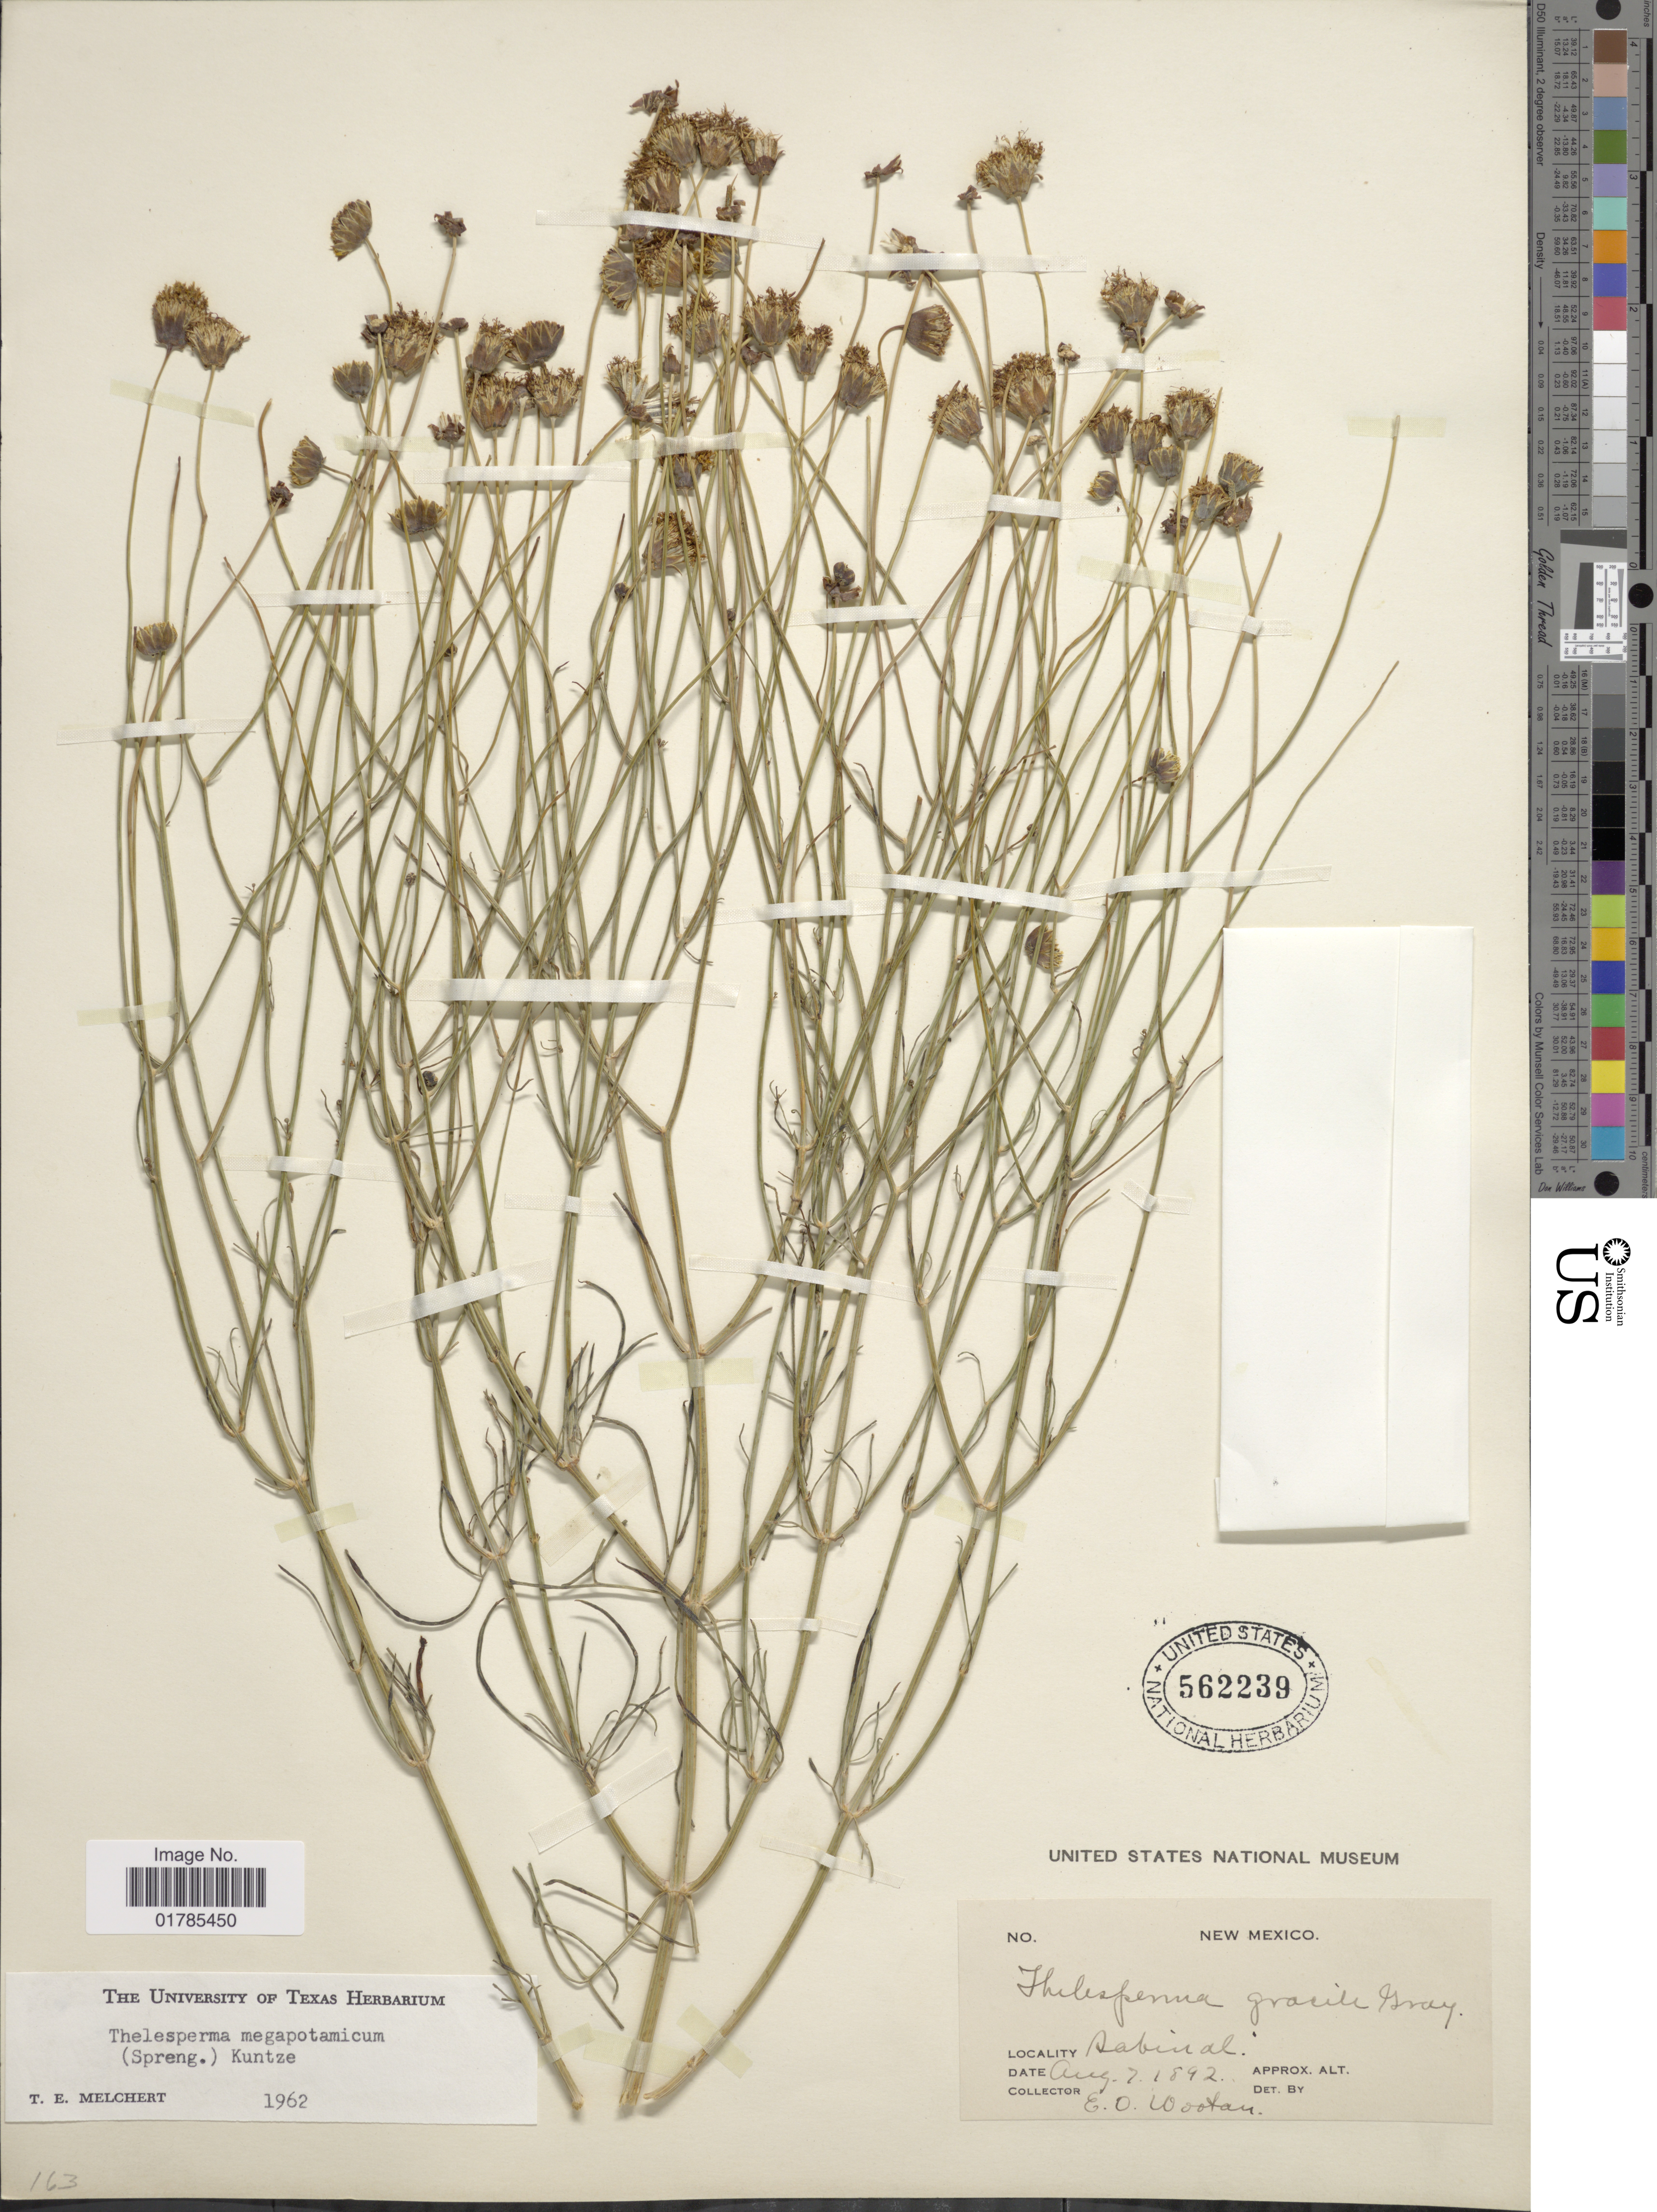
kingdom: Plantae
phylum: Tracheophyta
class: Magnoliopsida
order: Asterales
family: Asteraceae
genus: Thelesperma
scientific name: Thelesperma megapotamicum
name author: (Spreng.) Herter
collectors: E. O. Wooton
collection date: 1842-08-07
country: United States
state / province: New Mexico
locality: Sabinal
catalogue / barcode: US 562239